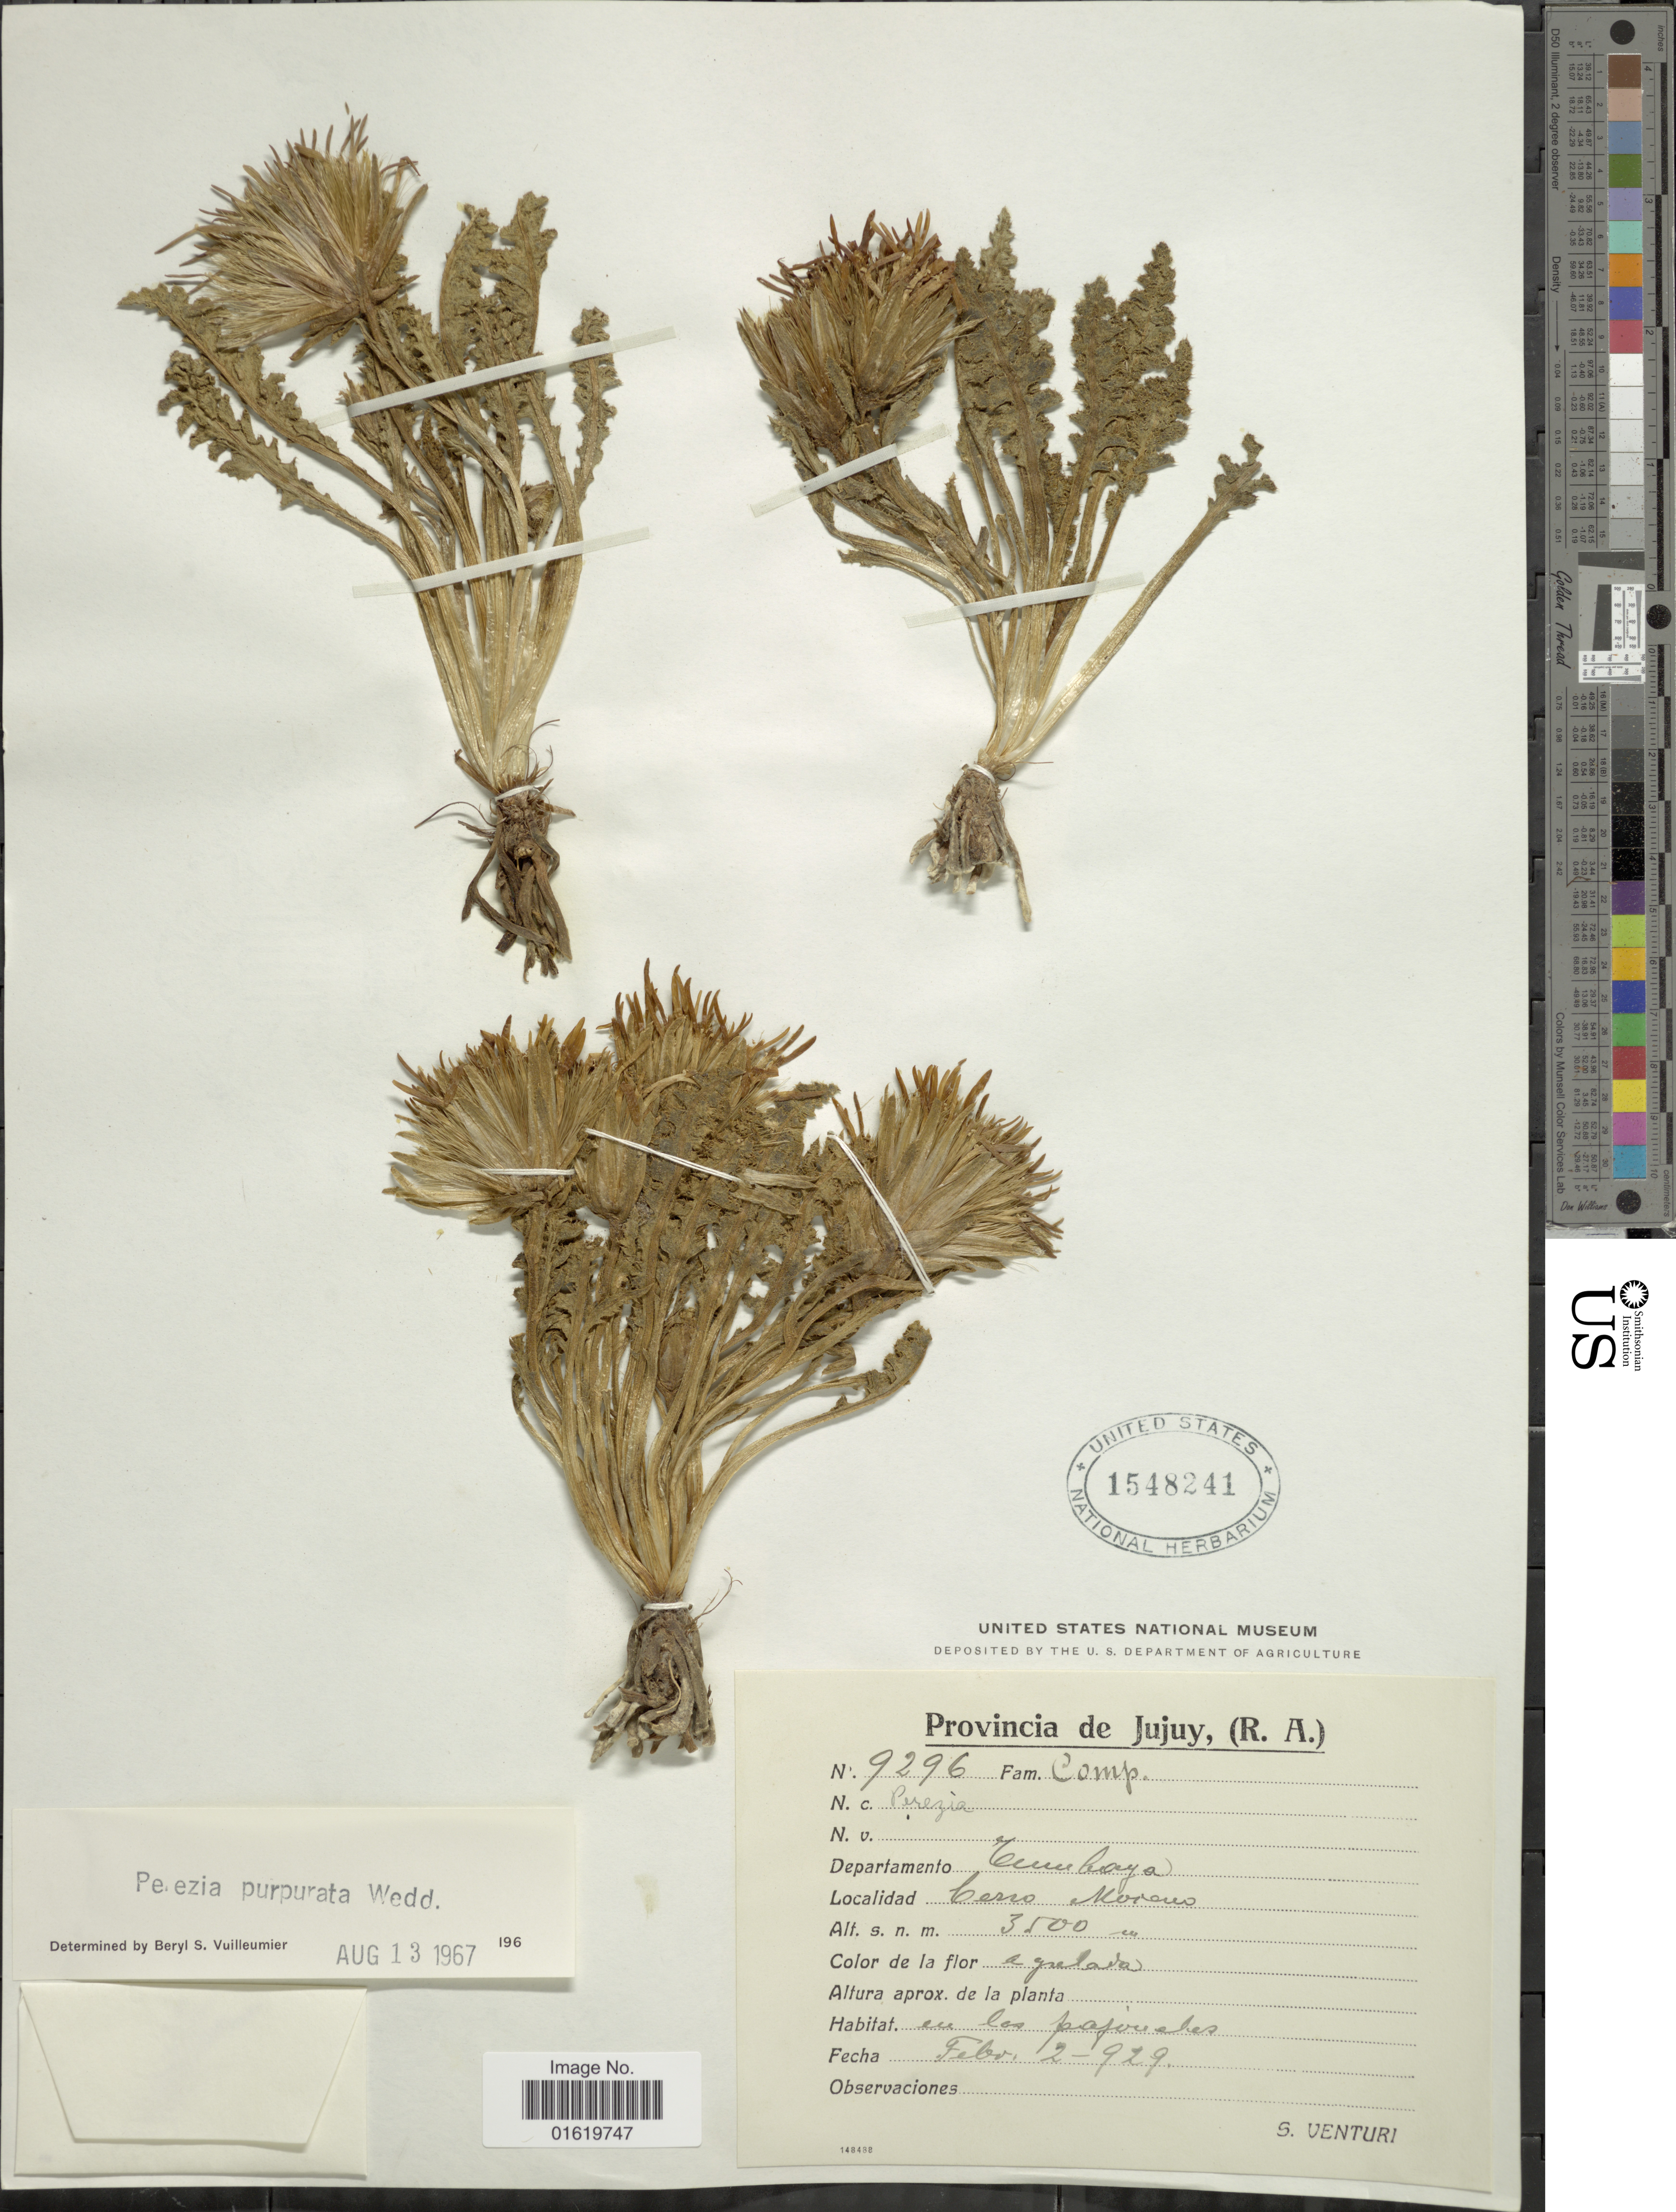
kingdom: Plantae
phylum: Tracheophyta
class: Magnoliopsida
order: Asterales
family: Asteraceae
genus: Perezia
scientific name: Perezia purpurata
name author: Wedd.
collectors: S. Venturi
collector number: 9296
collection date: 1929-02-02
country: Argentina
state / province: Jujuy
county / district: Tumbaya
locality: Cerro Moreno.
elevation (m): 3500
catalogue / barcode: US 1548241